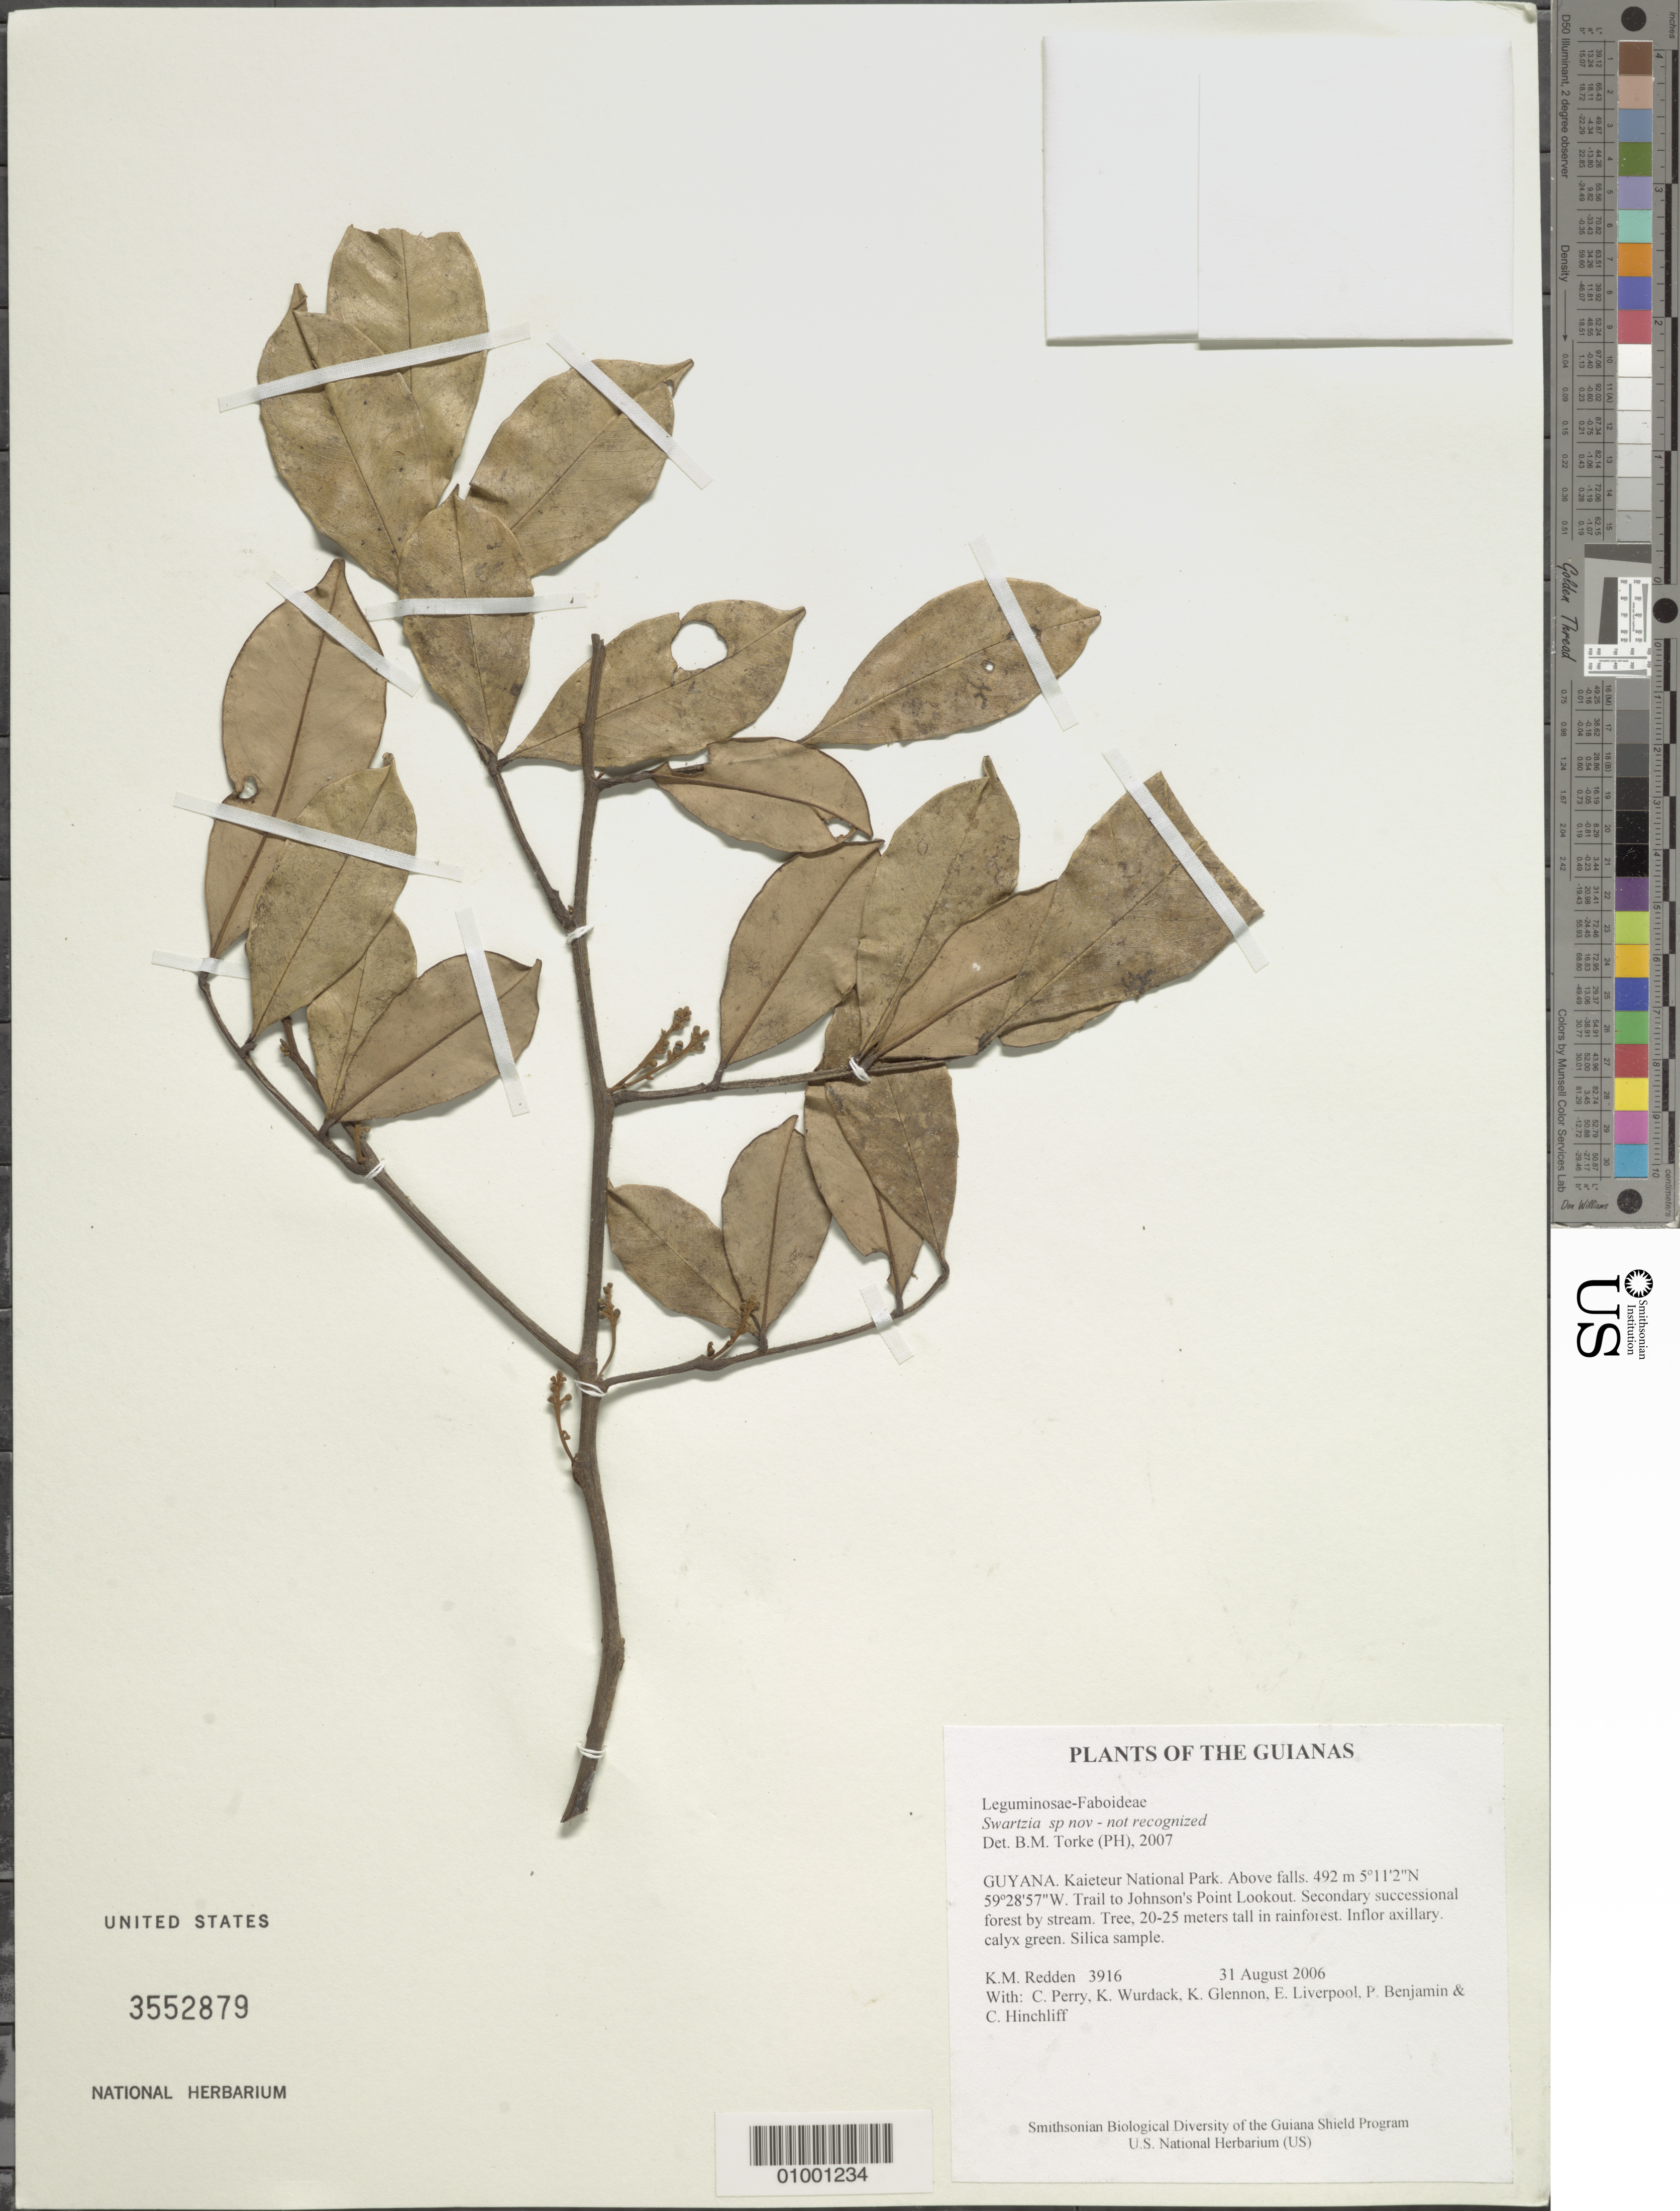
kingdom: Plantae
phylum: Tracheophyta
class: Magnoliopsida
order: Fabales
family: Fabaceae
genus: Swartzia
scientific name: Swartzia sp.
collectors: K. M. Redden, C. Perry, K. Wurdack, K. Glennon, E. Liverpool, P. Benjamin & C. E. Hinchliff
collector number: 3916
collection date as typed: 31 August 2006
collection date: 2006-08-31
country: Guyana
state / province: Potaro-Siparuni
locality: Kaieteur National Park. Above falls. Trail to Johnson's Point Lookout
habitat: Secondary successional forest by stream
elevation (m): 492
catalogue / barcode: US 3552879